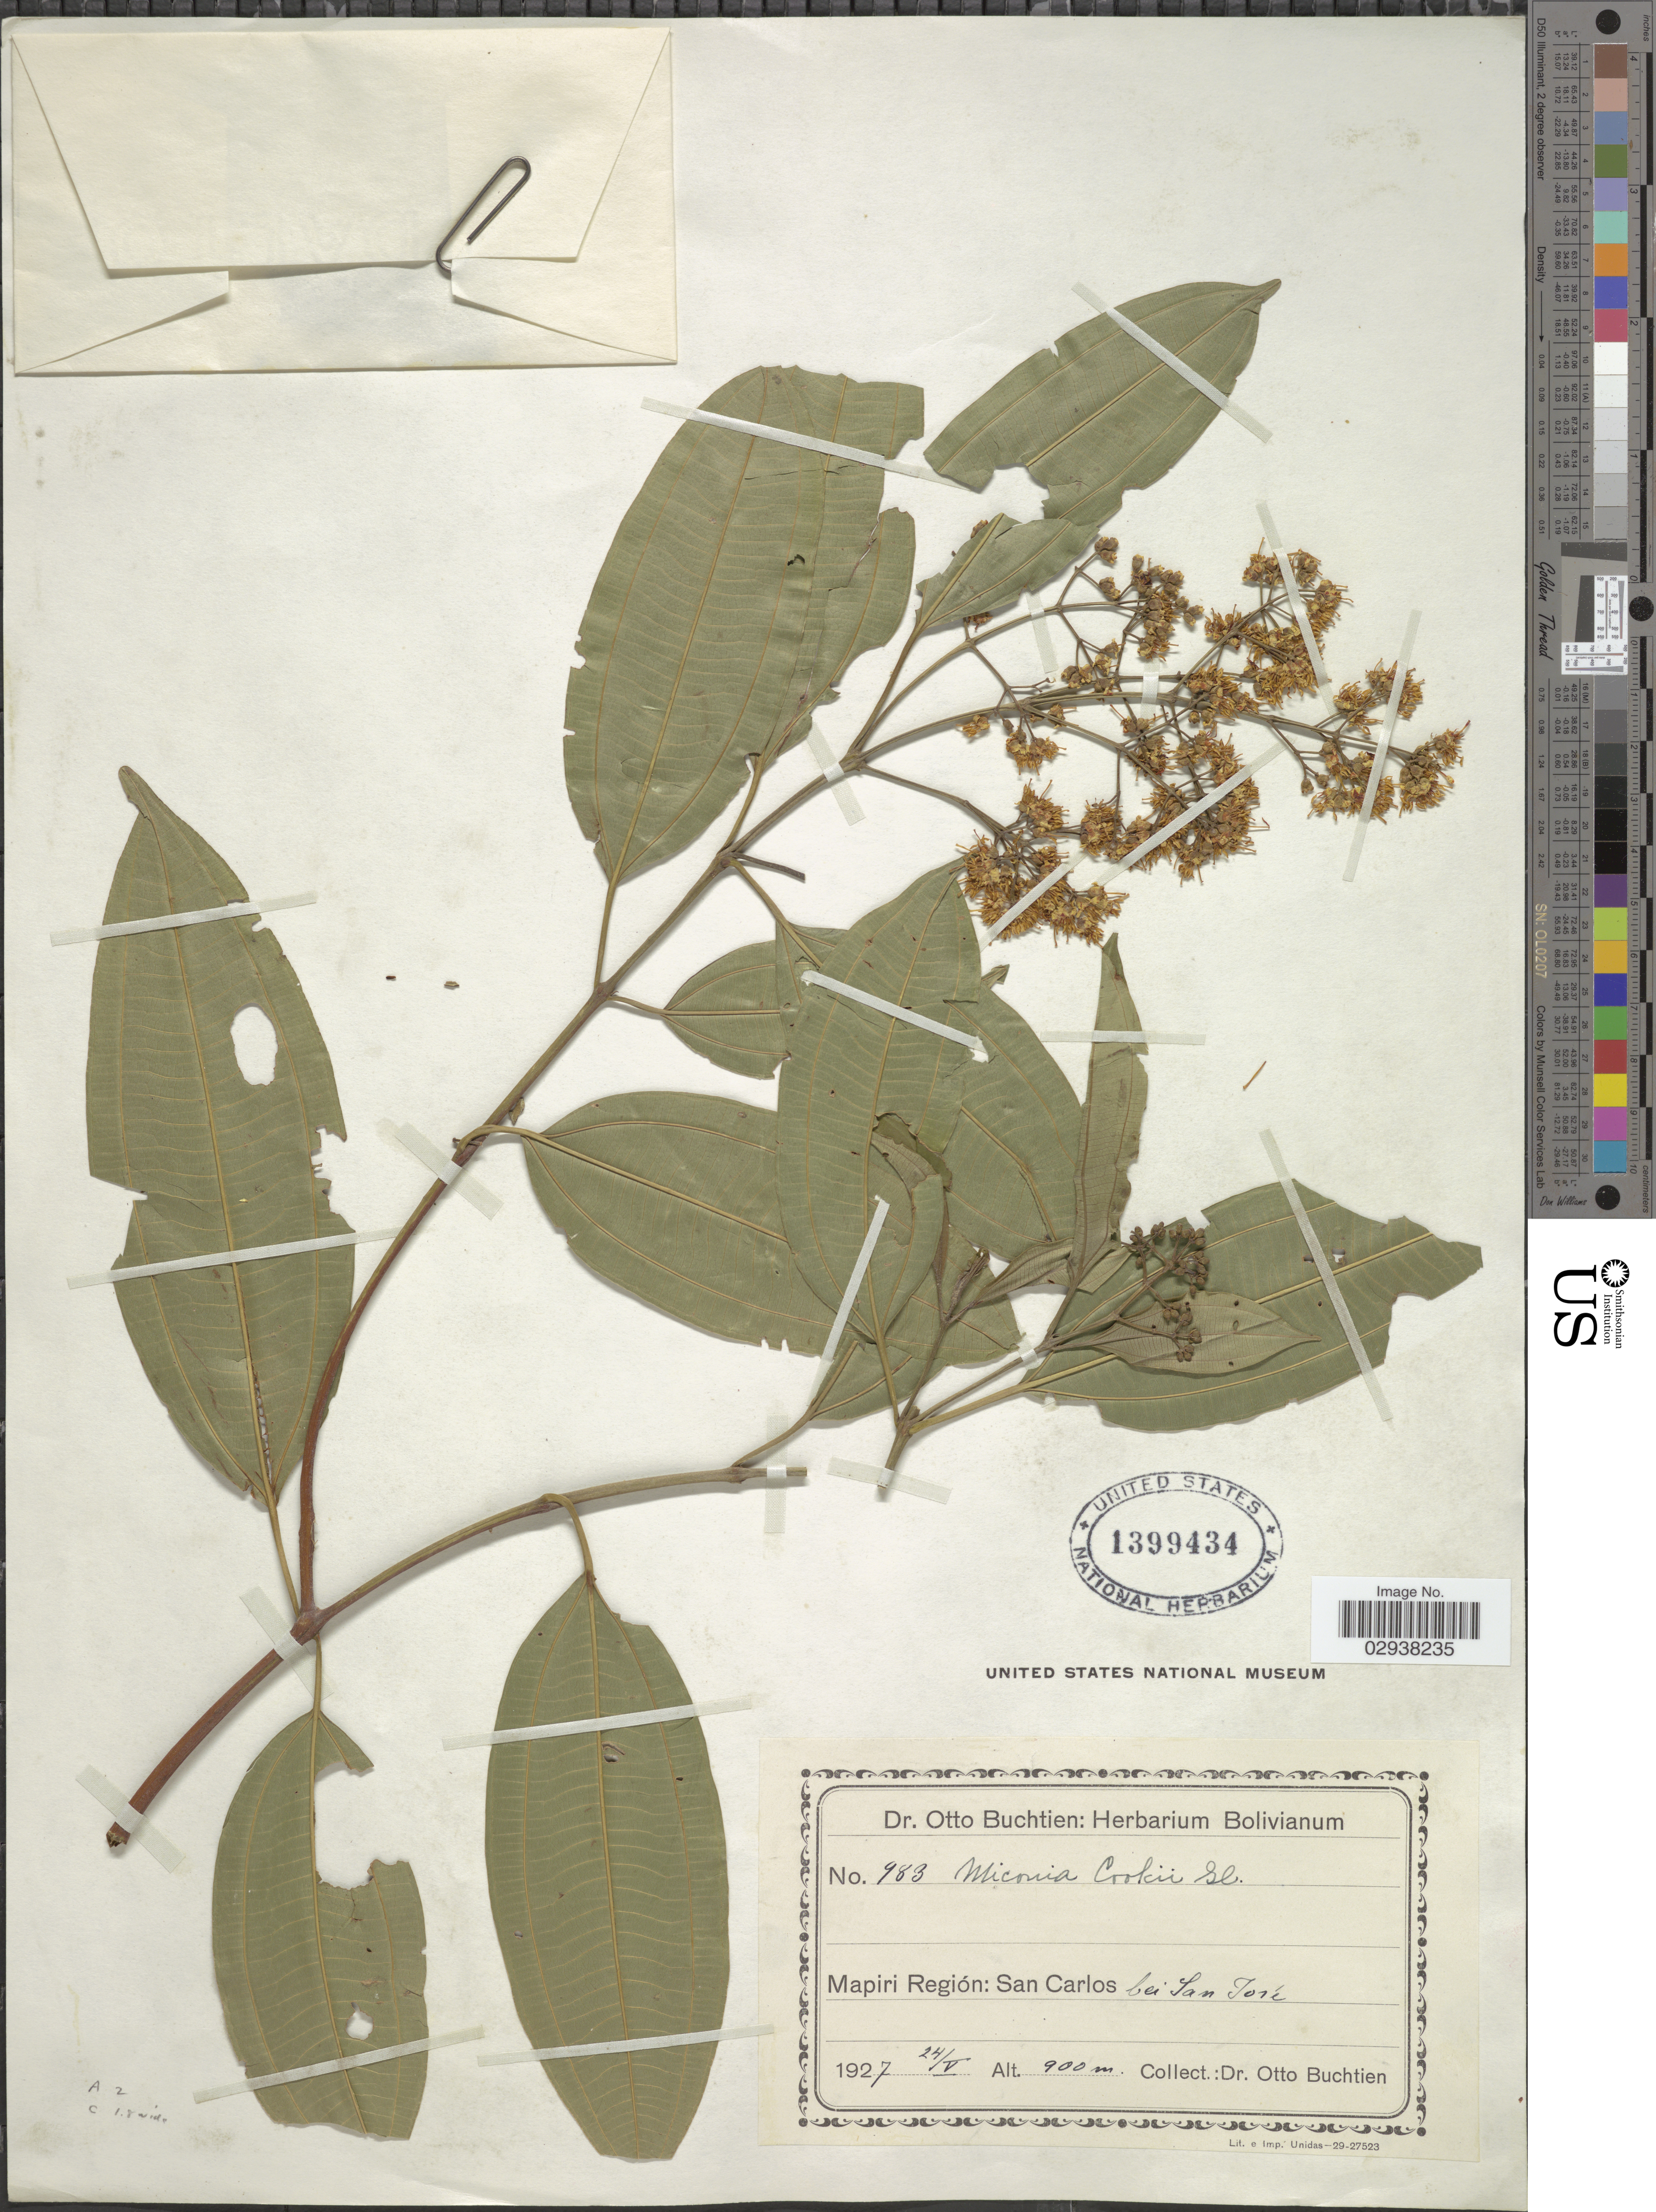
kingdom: Plantae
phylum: Tracheophyta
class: Magnoliopsida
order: Myrtales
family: Melastomataceae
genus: Miconia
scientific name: Miconia cookii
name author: Gleason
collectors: O. Buchtien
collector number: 983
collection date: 1927-05-24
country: Bolivia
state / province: La Paz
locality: Mapiri Región: San Carlos bei San José.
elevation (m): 900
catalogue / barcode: US 1399434